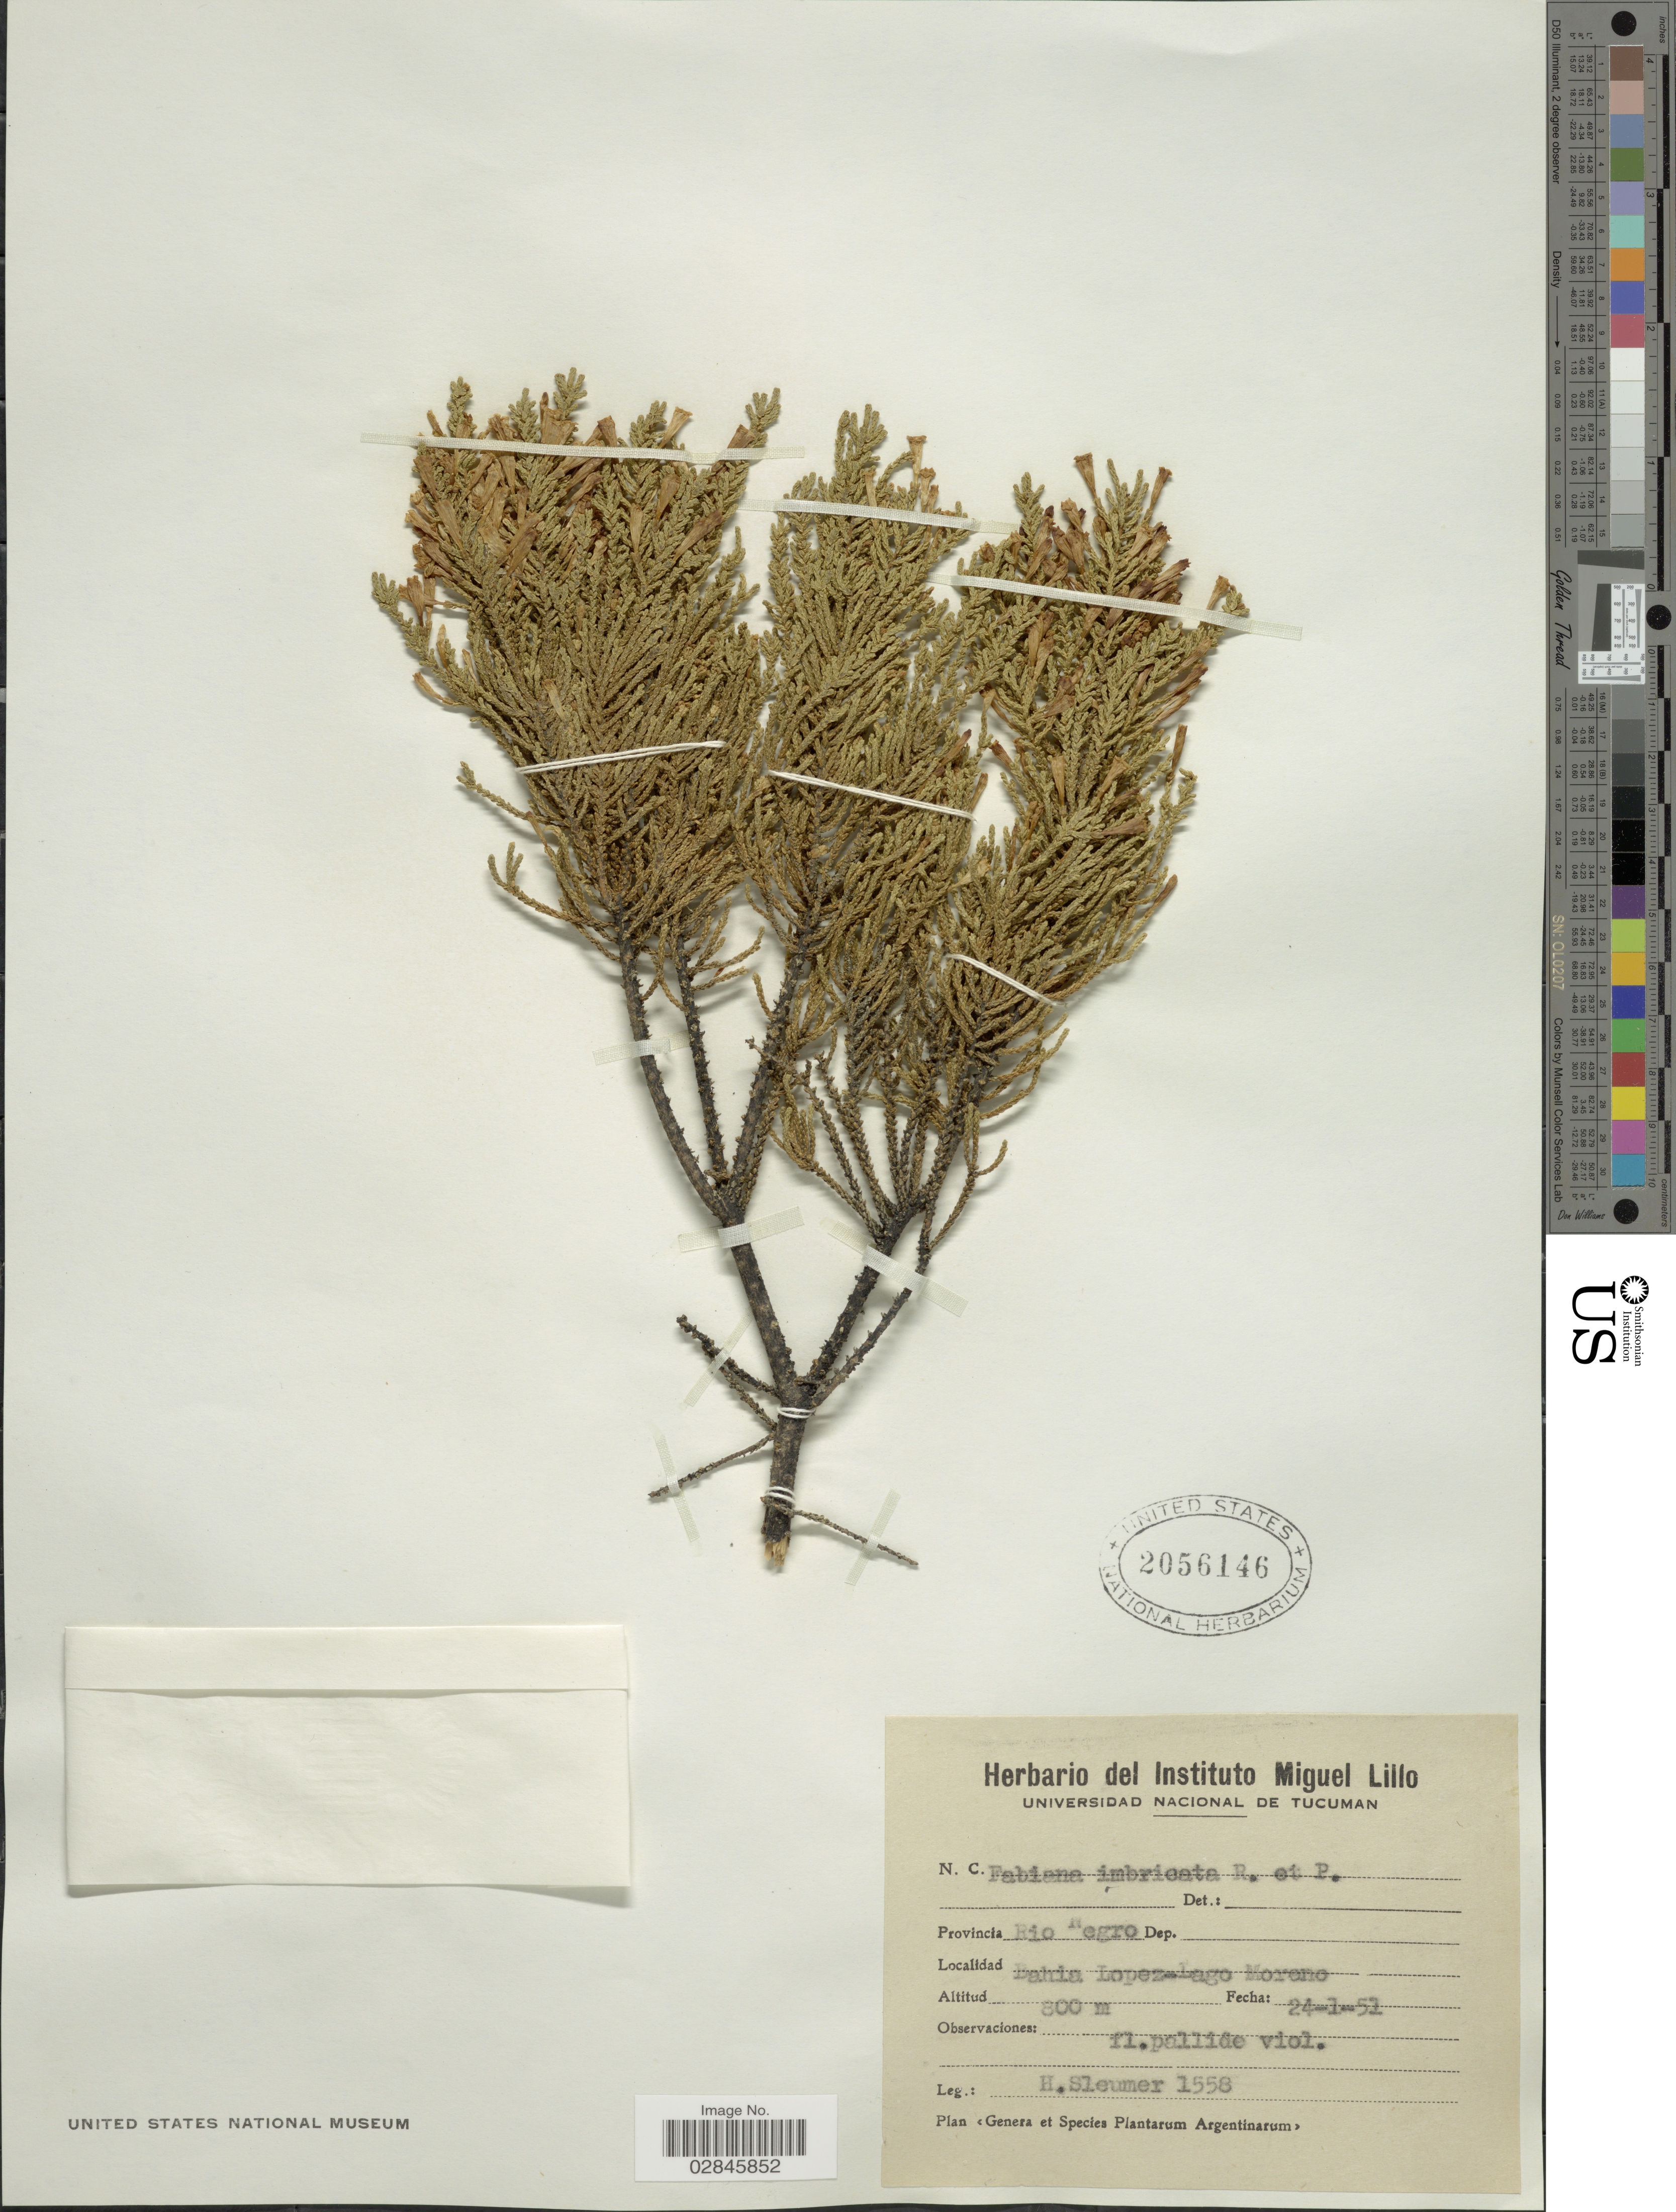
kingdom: Plantae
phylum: Tracheophyta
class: Magnoliopsida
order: Solanales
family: Solanaceae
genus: Fabiana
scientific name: Fabiana imbricata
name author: Ruiz & Pav.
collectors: H. O. Sleumer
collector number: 1558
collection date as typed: Transcribed d/m/y: 24/1/51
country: Argentina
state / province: Rio Negro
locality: Bahia Lopez-Lago Moreno.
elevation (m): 800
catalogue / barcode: US 2056146